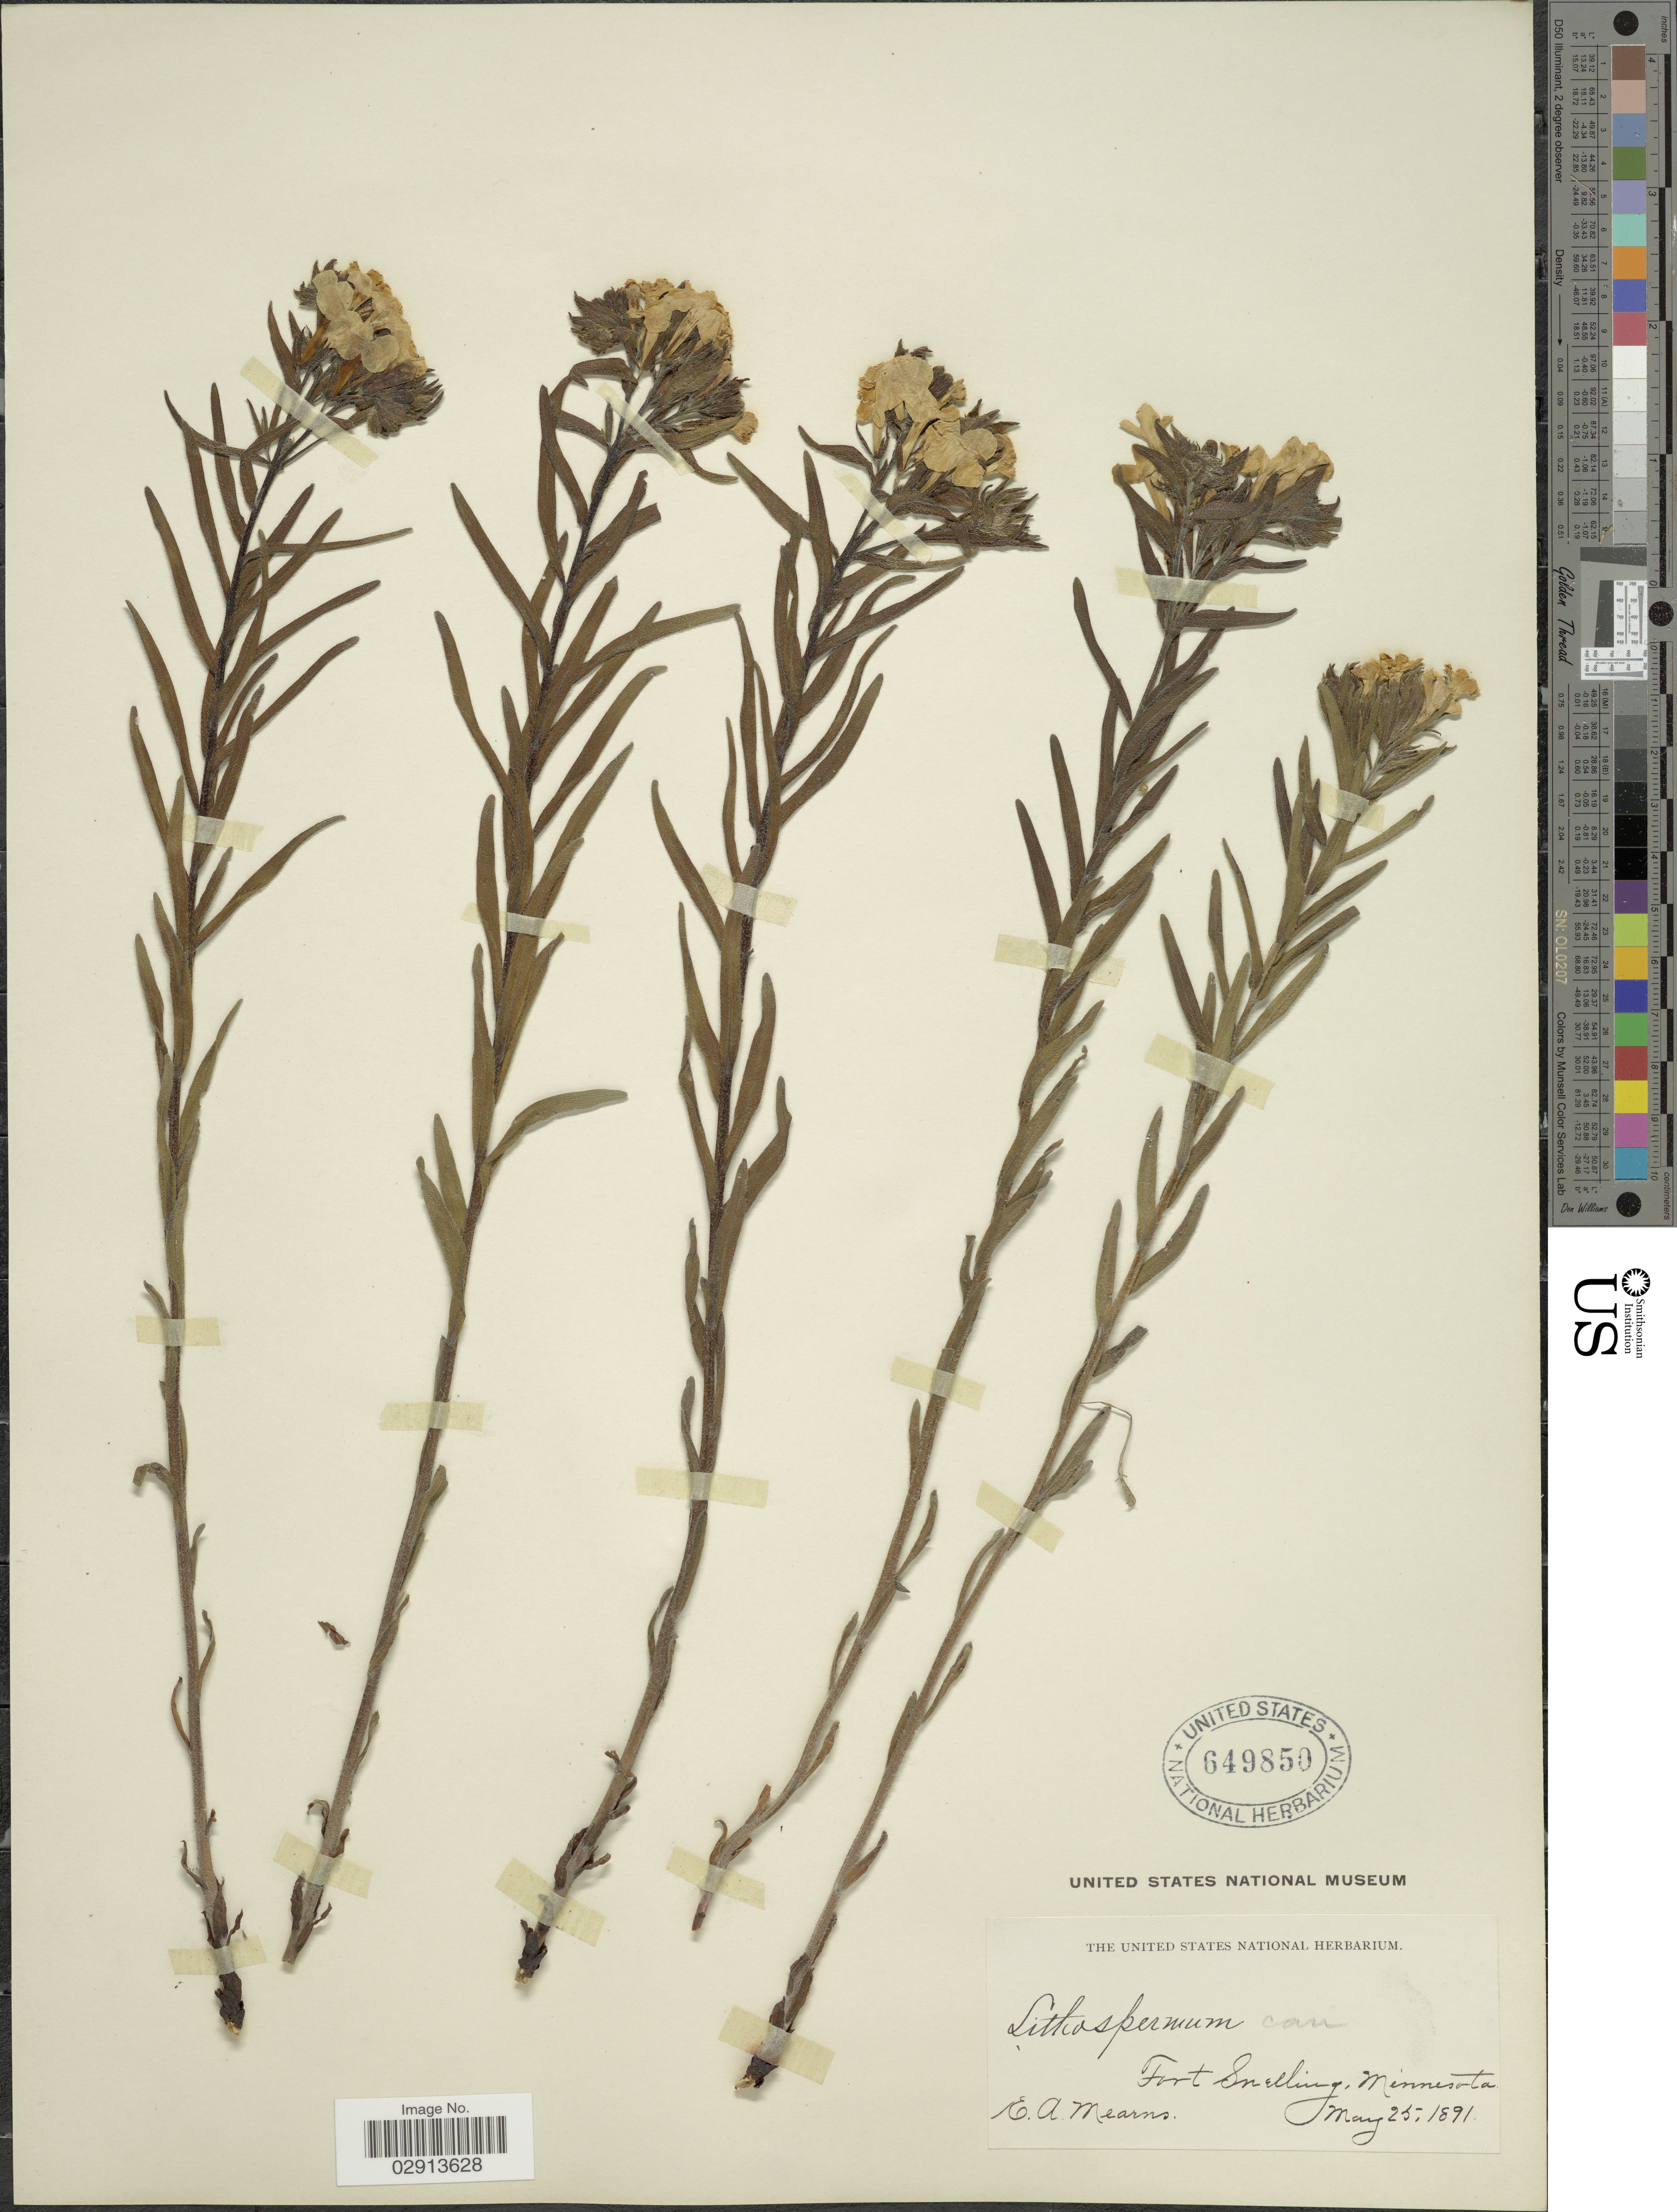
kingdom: Plantae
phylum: Tracheophyta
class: Magnoliopsida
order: Boraginales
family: Boraginaceae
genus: Lithospermum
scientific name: Lithospermum canescens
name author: (Michx.) Lehm.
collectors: E. A. Mearns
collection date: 1891-05-25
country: United States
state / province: Minnesota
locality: Fort Snelling.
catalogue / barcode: US 649850